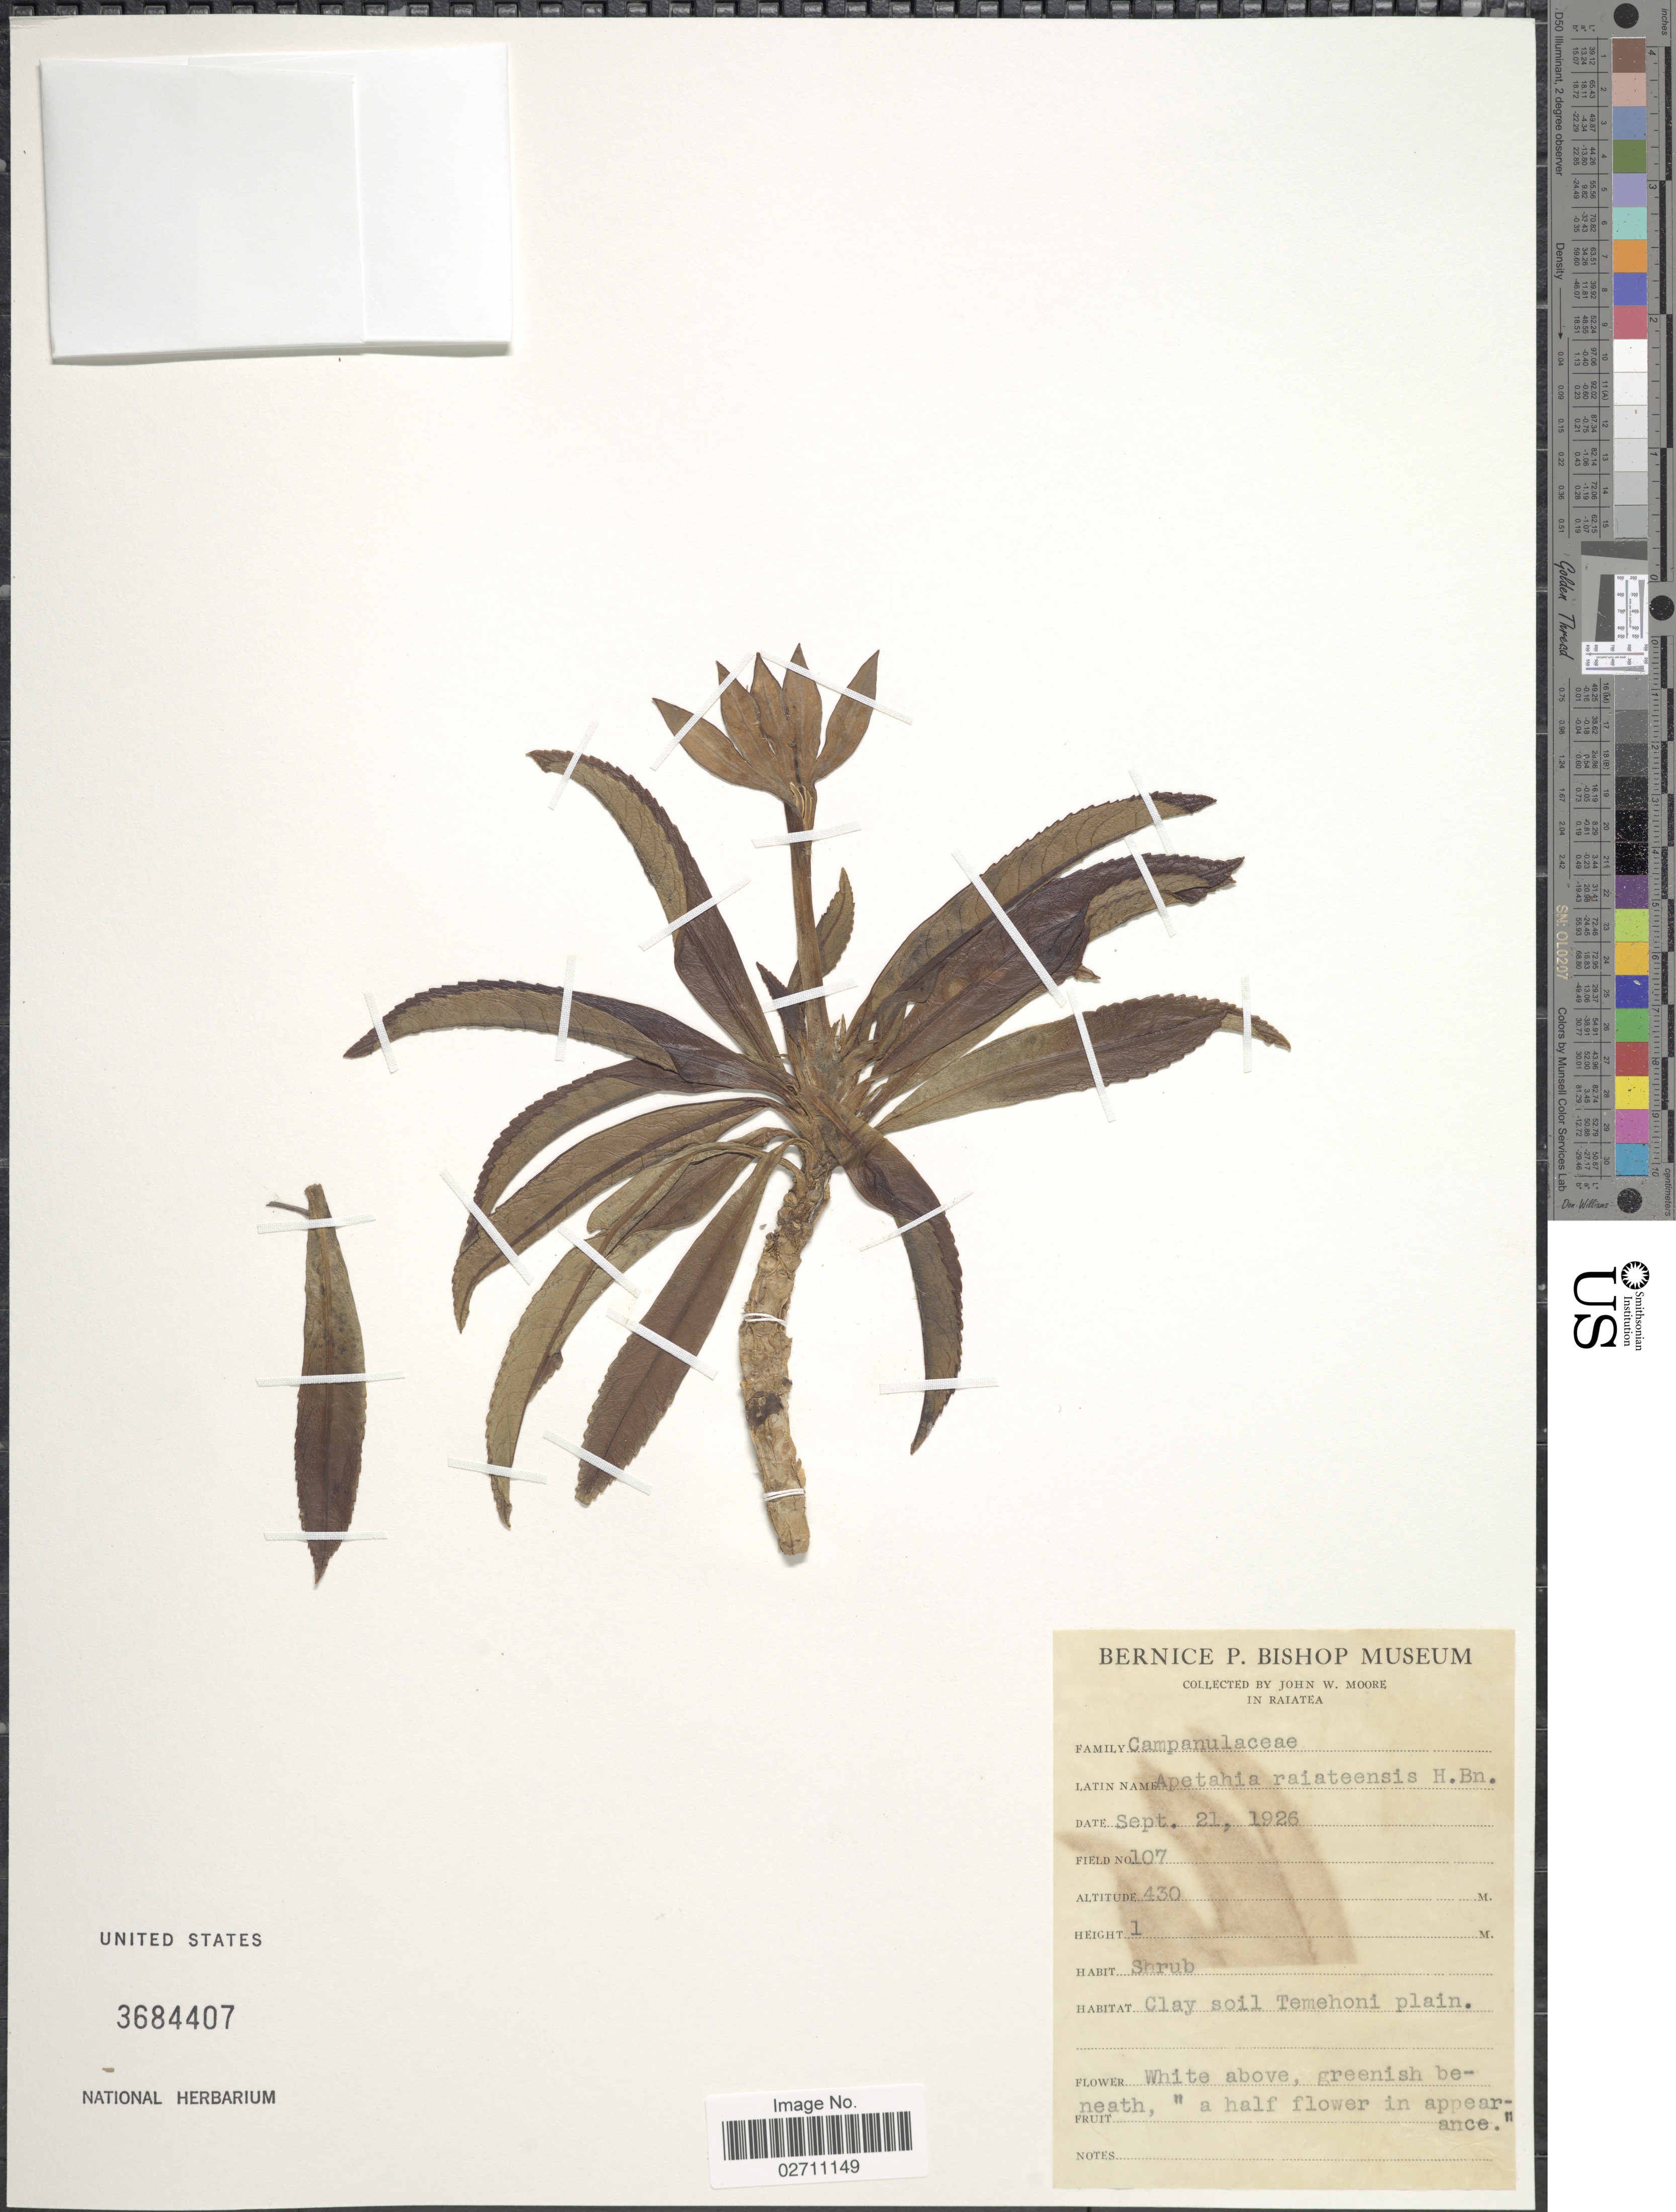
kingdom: Plantae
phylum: Tracheophyta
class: Magnoliopsida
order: Asterales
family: Campanulaceae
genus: Apetahia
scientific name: Apetahia raiateensis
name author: Baill.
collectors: J. Moore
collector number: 107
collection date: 1926-09-21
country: French Polynesia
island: Raiatea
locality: Raiatea, Clay soil Temehoni plain.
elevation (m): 430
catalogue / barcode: US 3684407